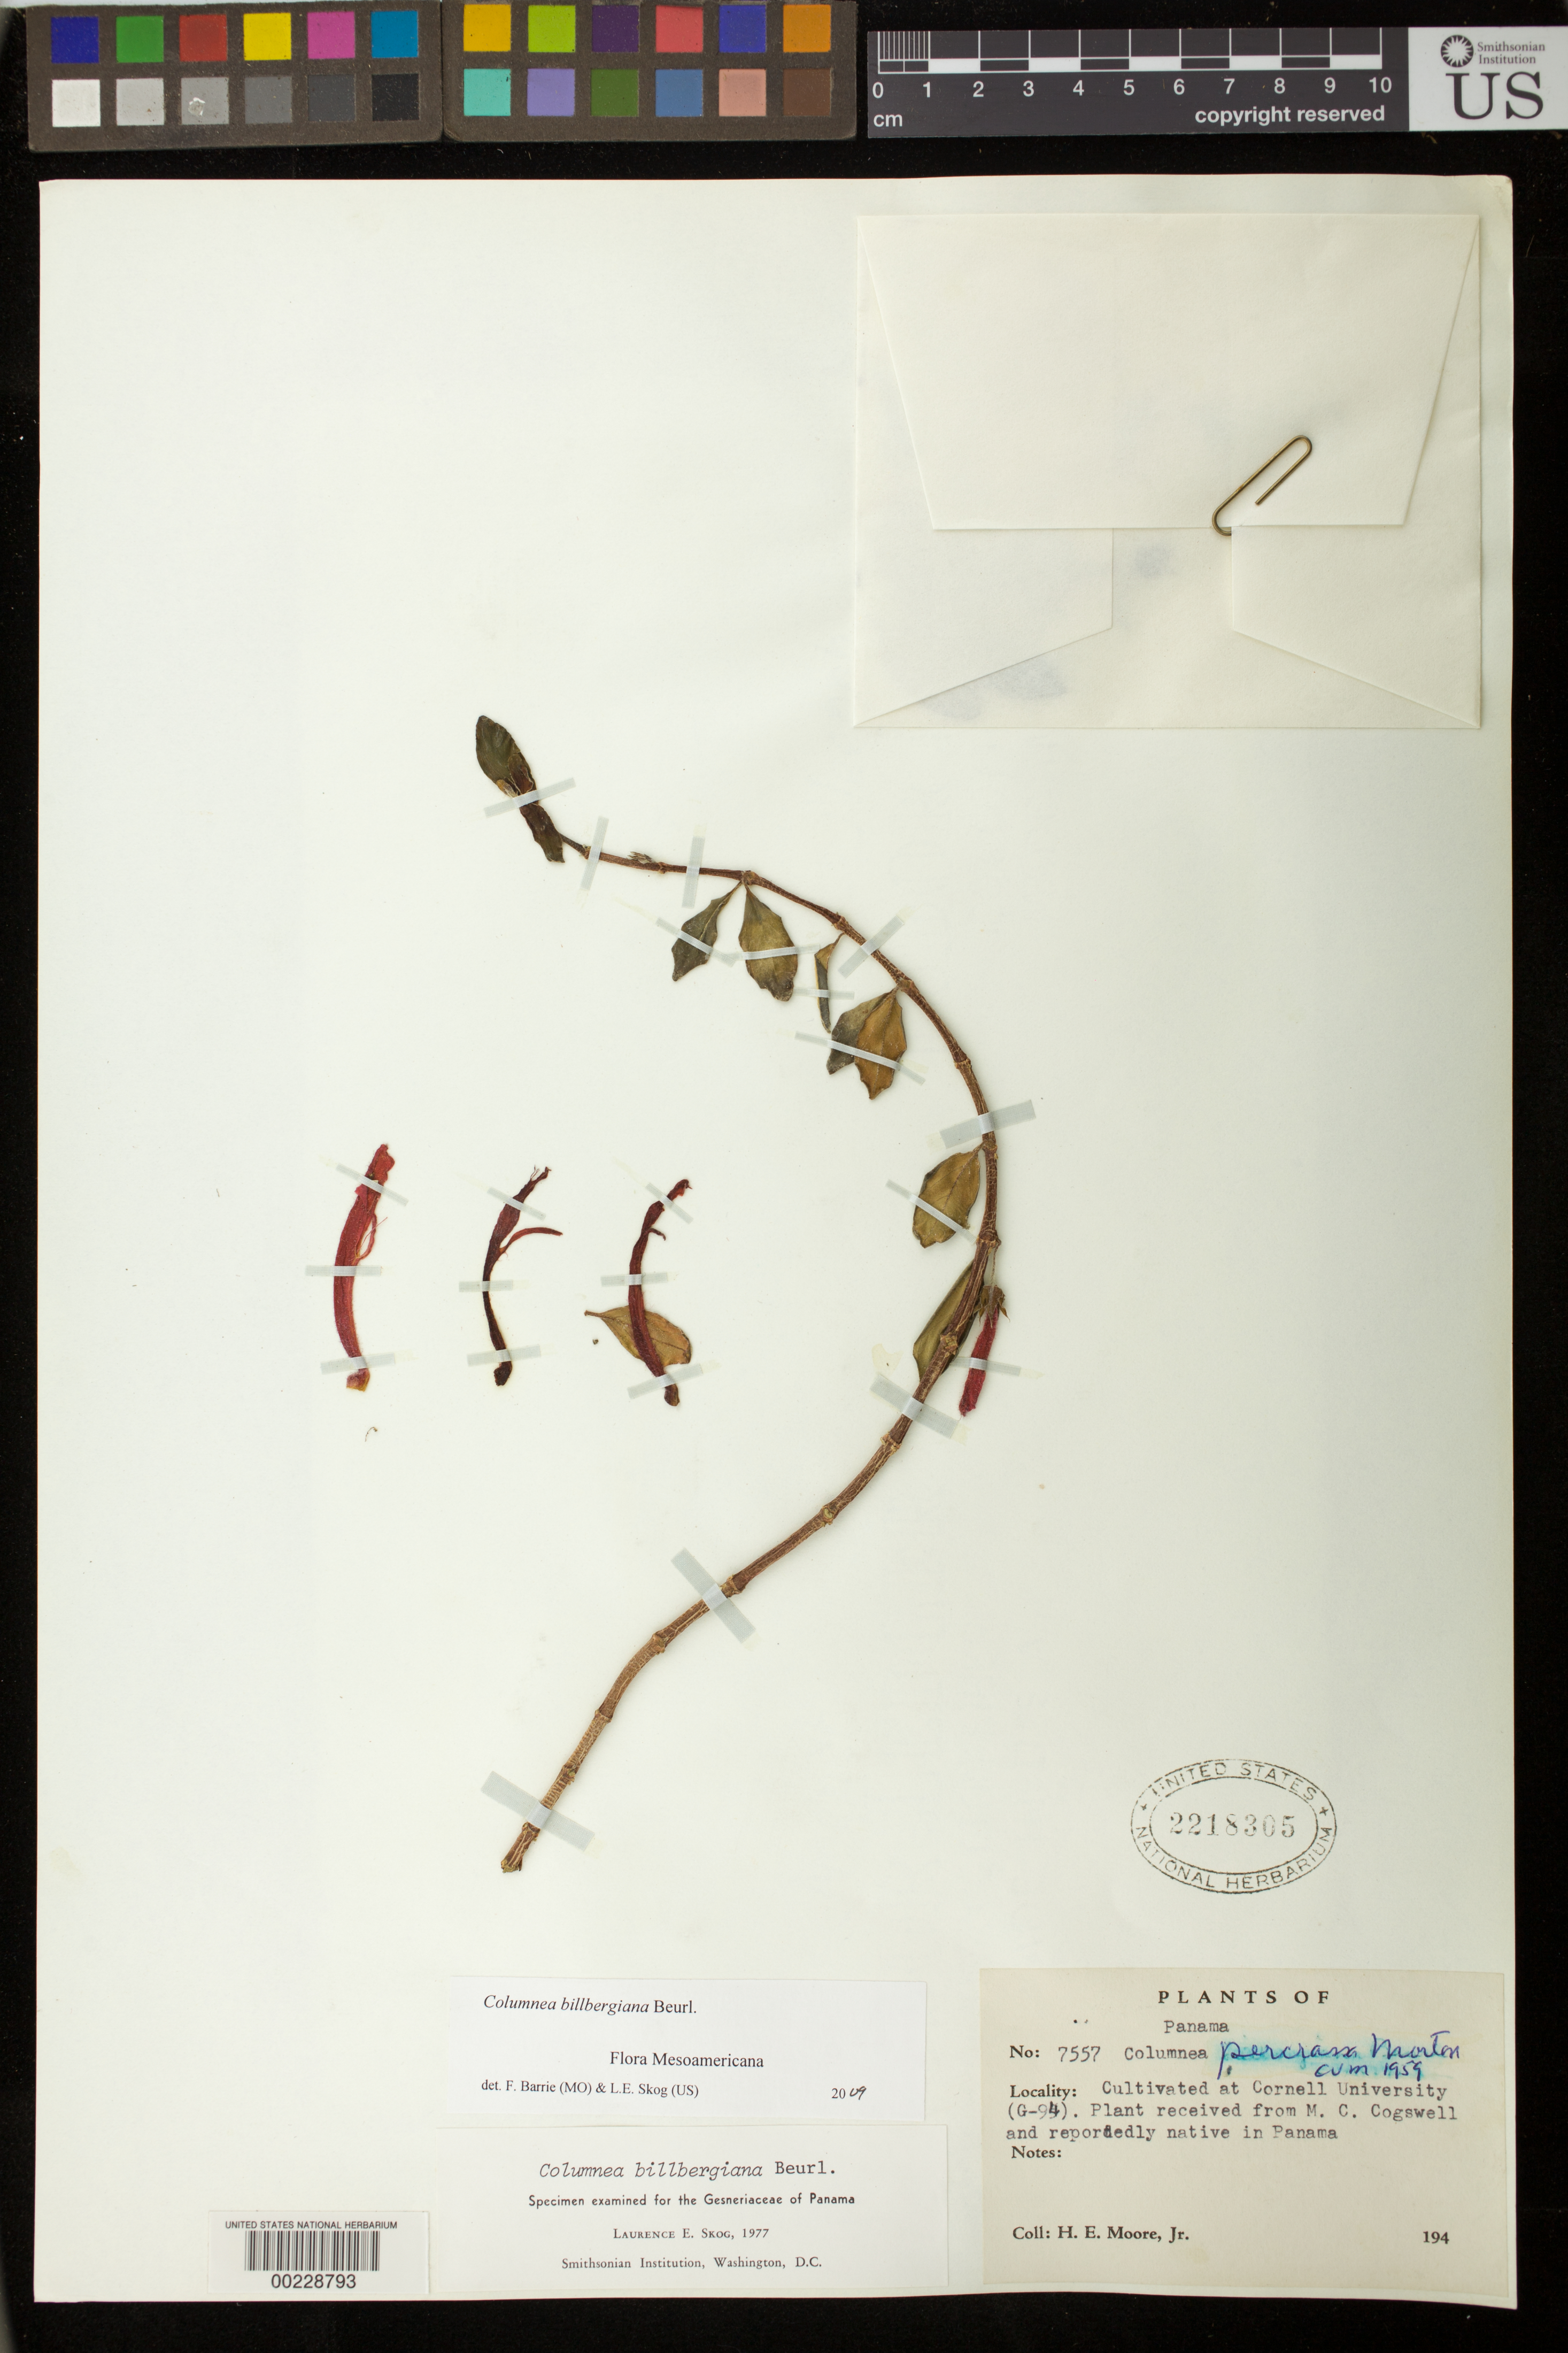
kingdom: Plantae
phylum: Tracheophyta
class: Magnoliopsida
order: Lamiales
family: Gesneriaceae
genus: Columnea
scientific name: Columnea billbergiana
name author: Beurl.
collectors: H. E. Moore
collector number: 7557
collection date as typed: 194-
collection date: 1940/1949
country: Panama (?)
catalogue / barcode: US 2218305